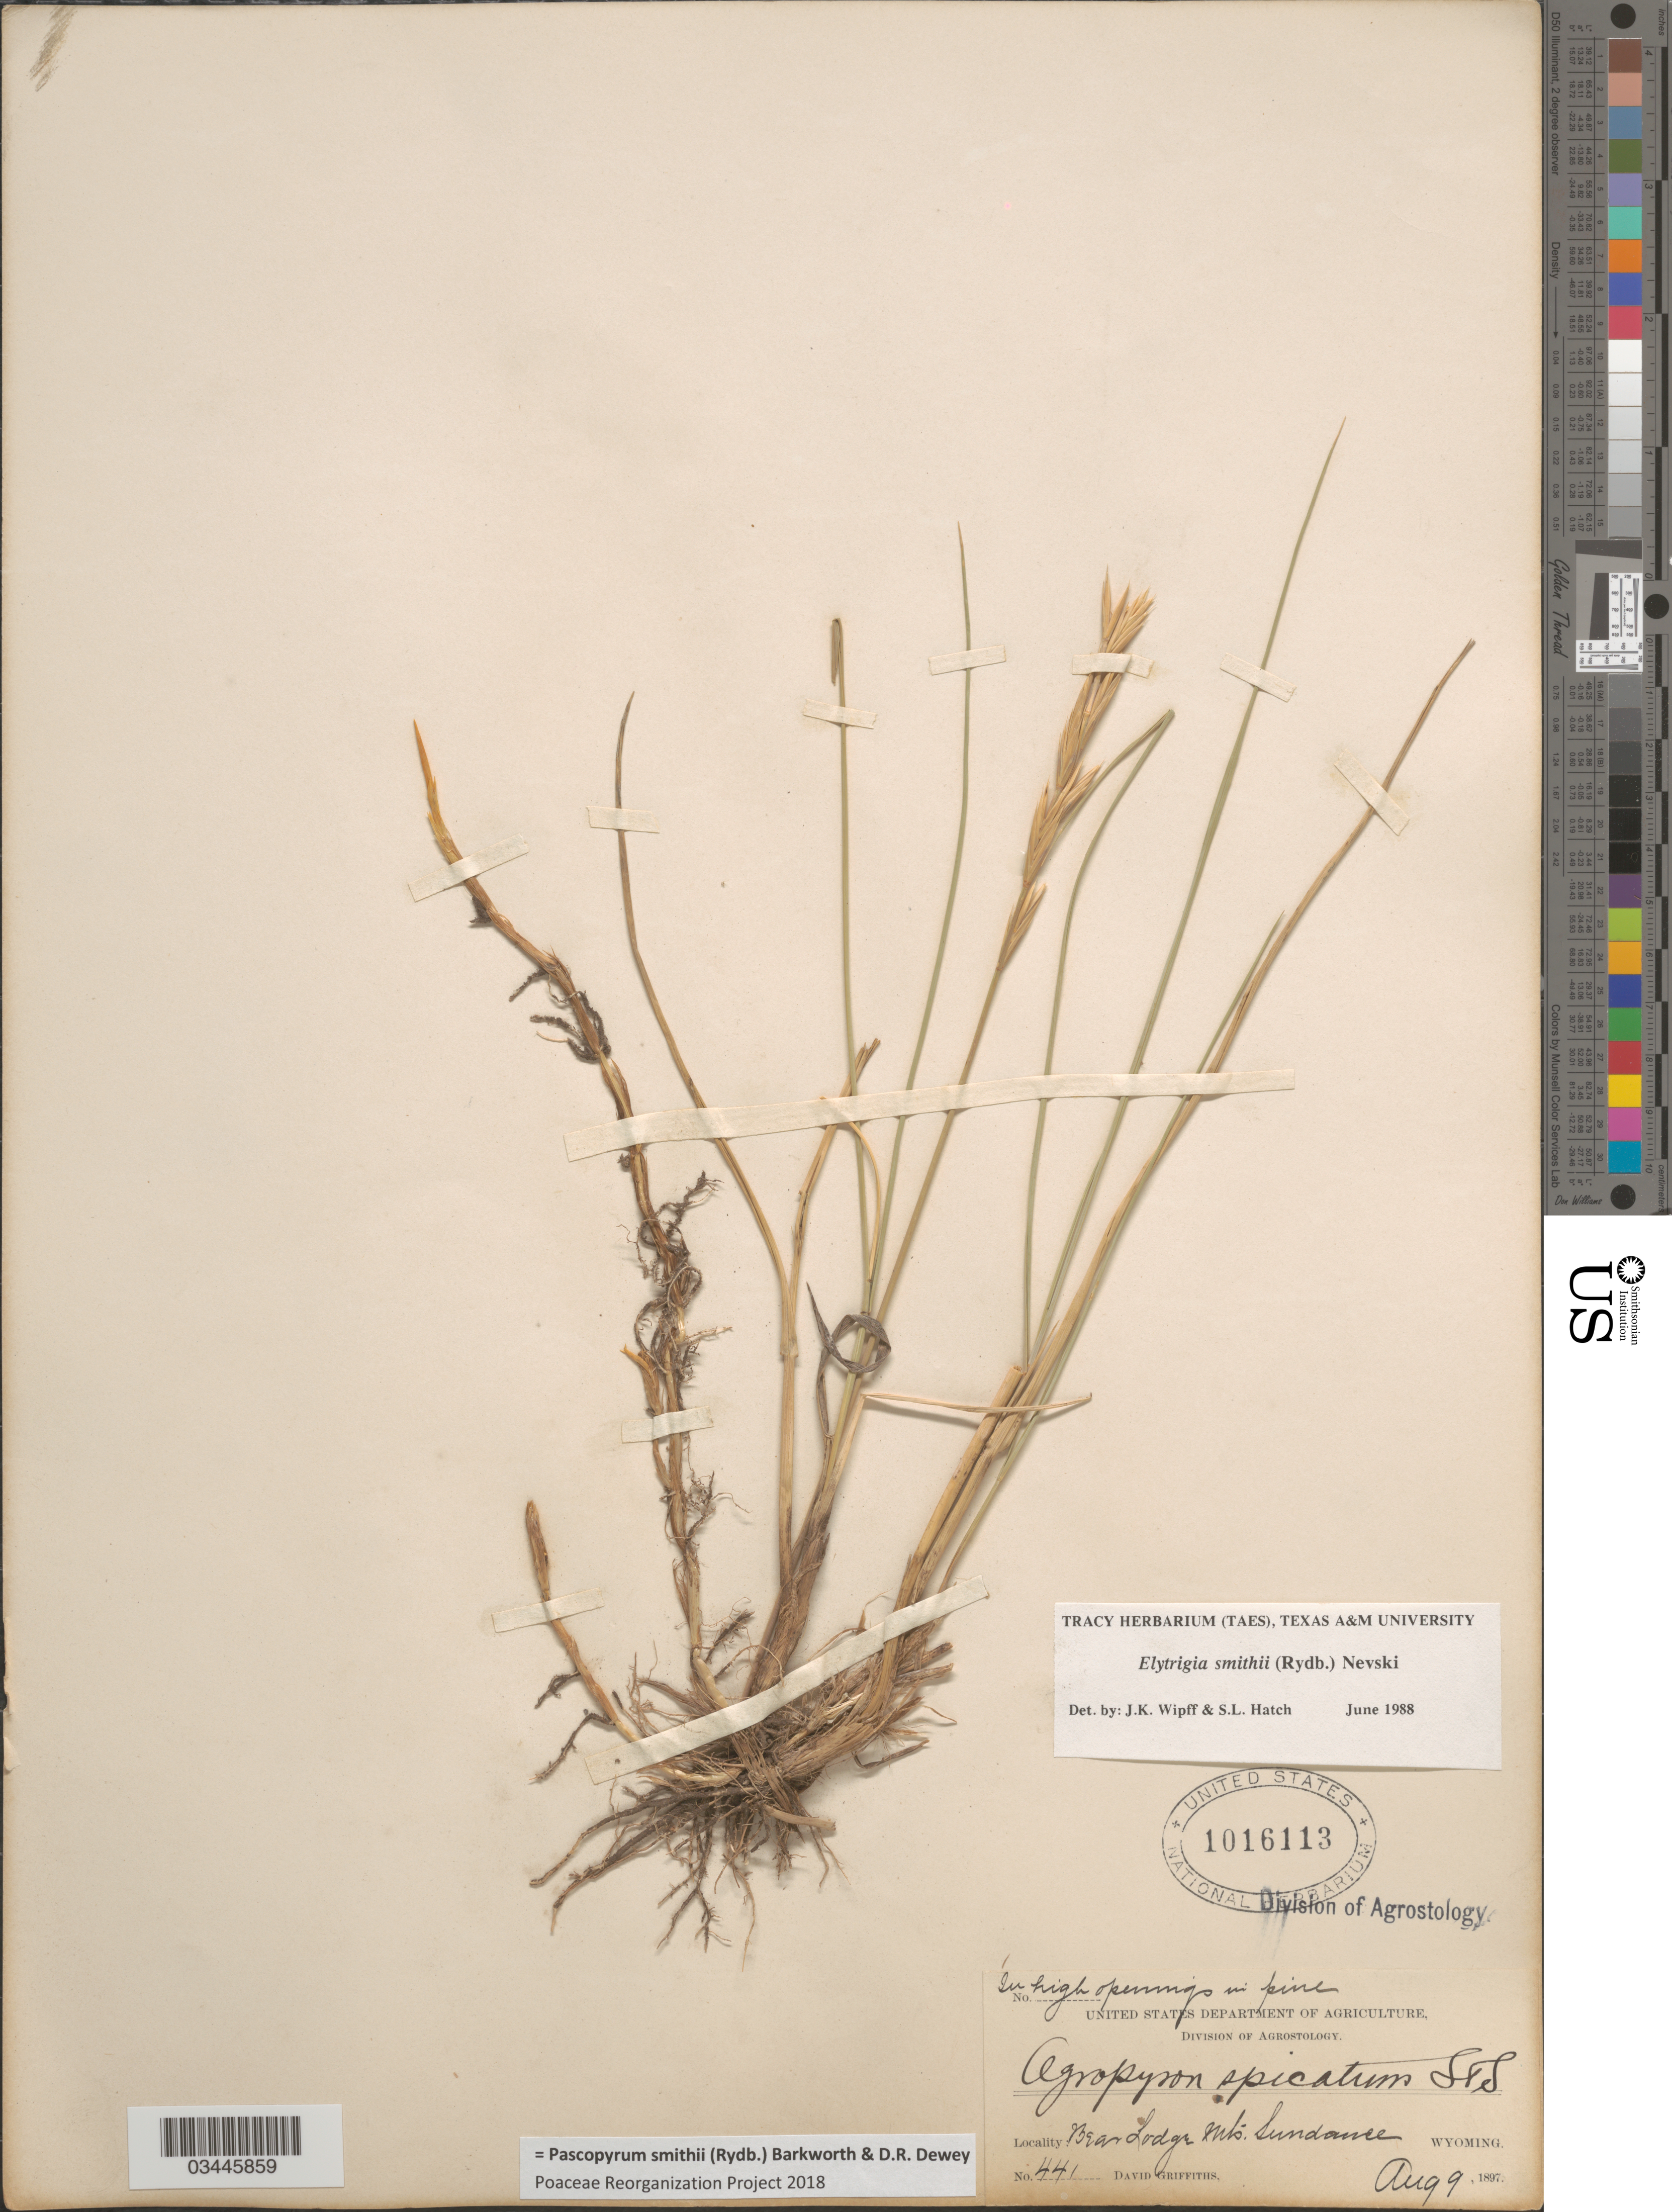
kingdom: Plantae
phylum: Tracheophyta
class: Liliopsida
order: Poales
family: Poaceae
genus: Pascopyrum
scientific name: Pascopyrum smithii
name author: (Rydb.) Barkworth & Dewey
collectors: D. Griffiths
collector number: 441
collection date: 1897-08-09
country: United States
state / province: Wyoming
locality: In high openings in pine. Bear Lodge Mts. Sundance.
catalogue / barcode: US 1016113